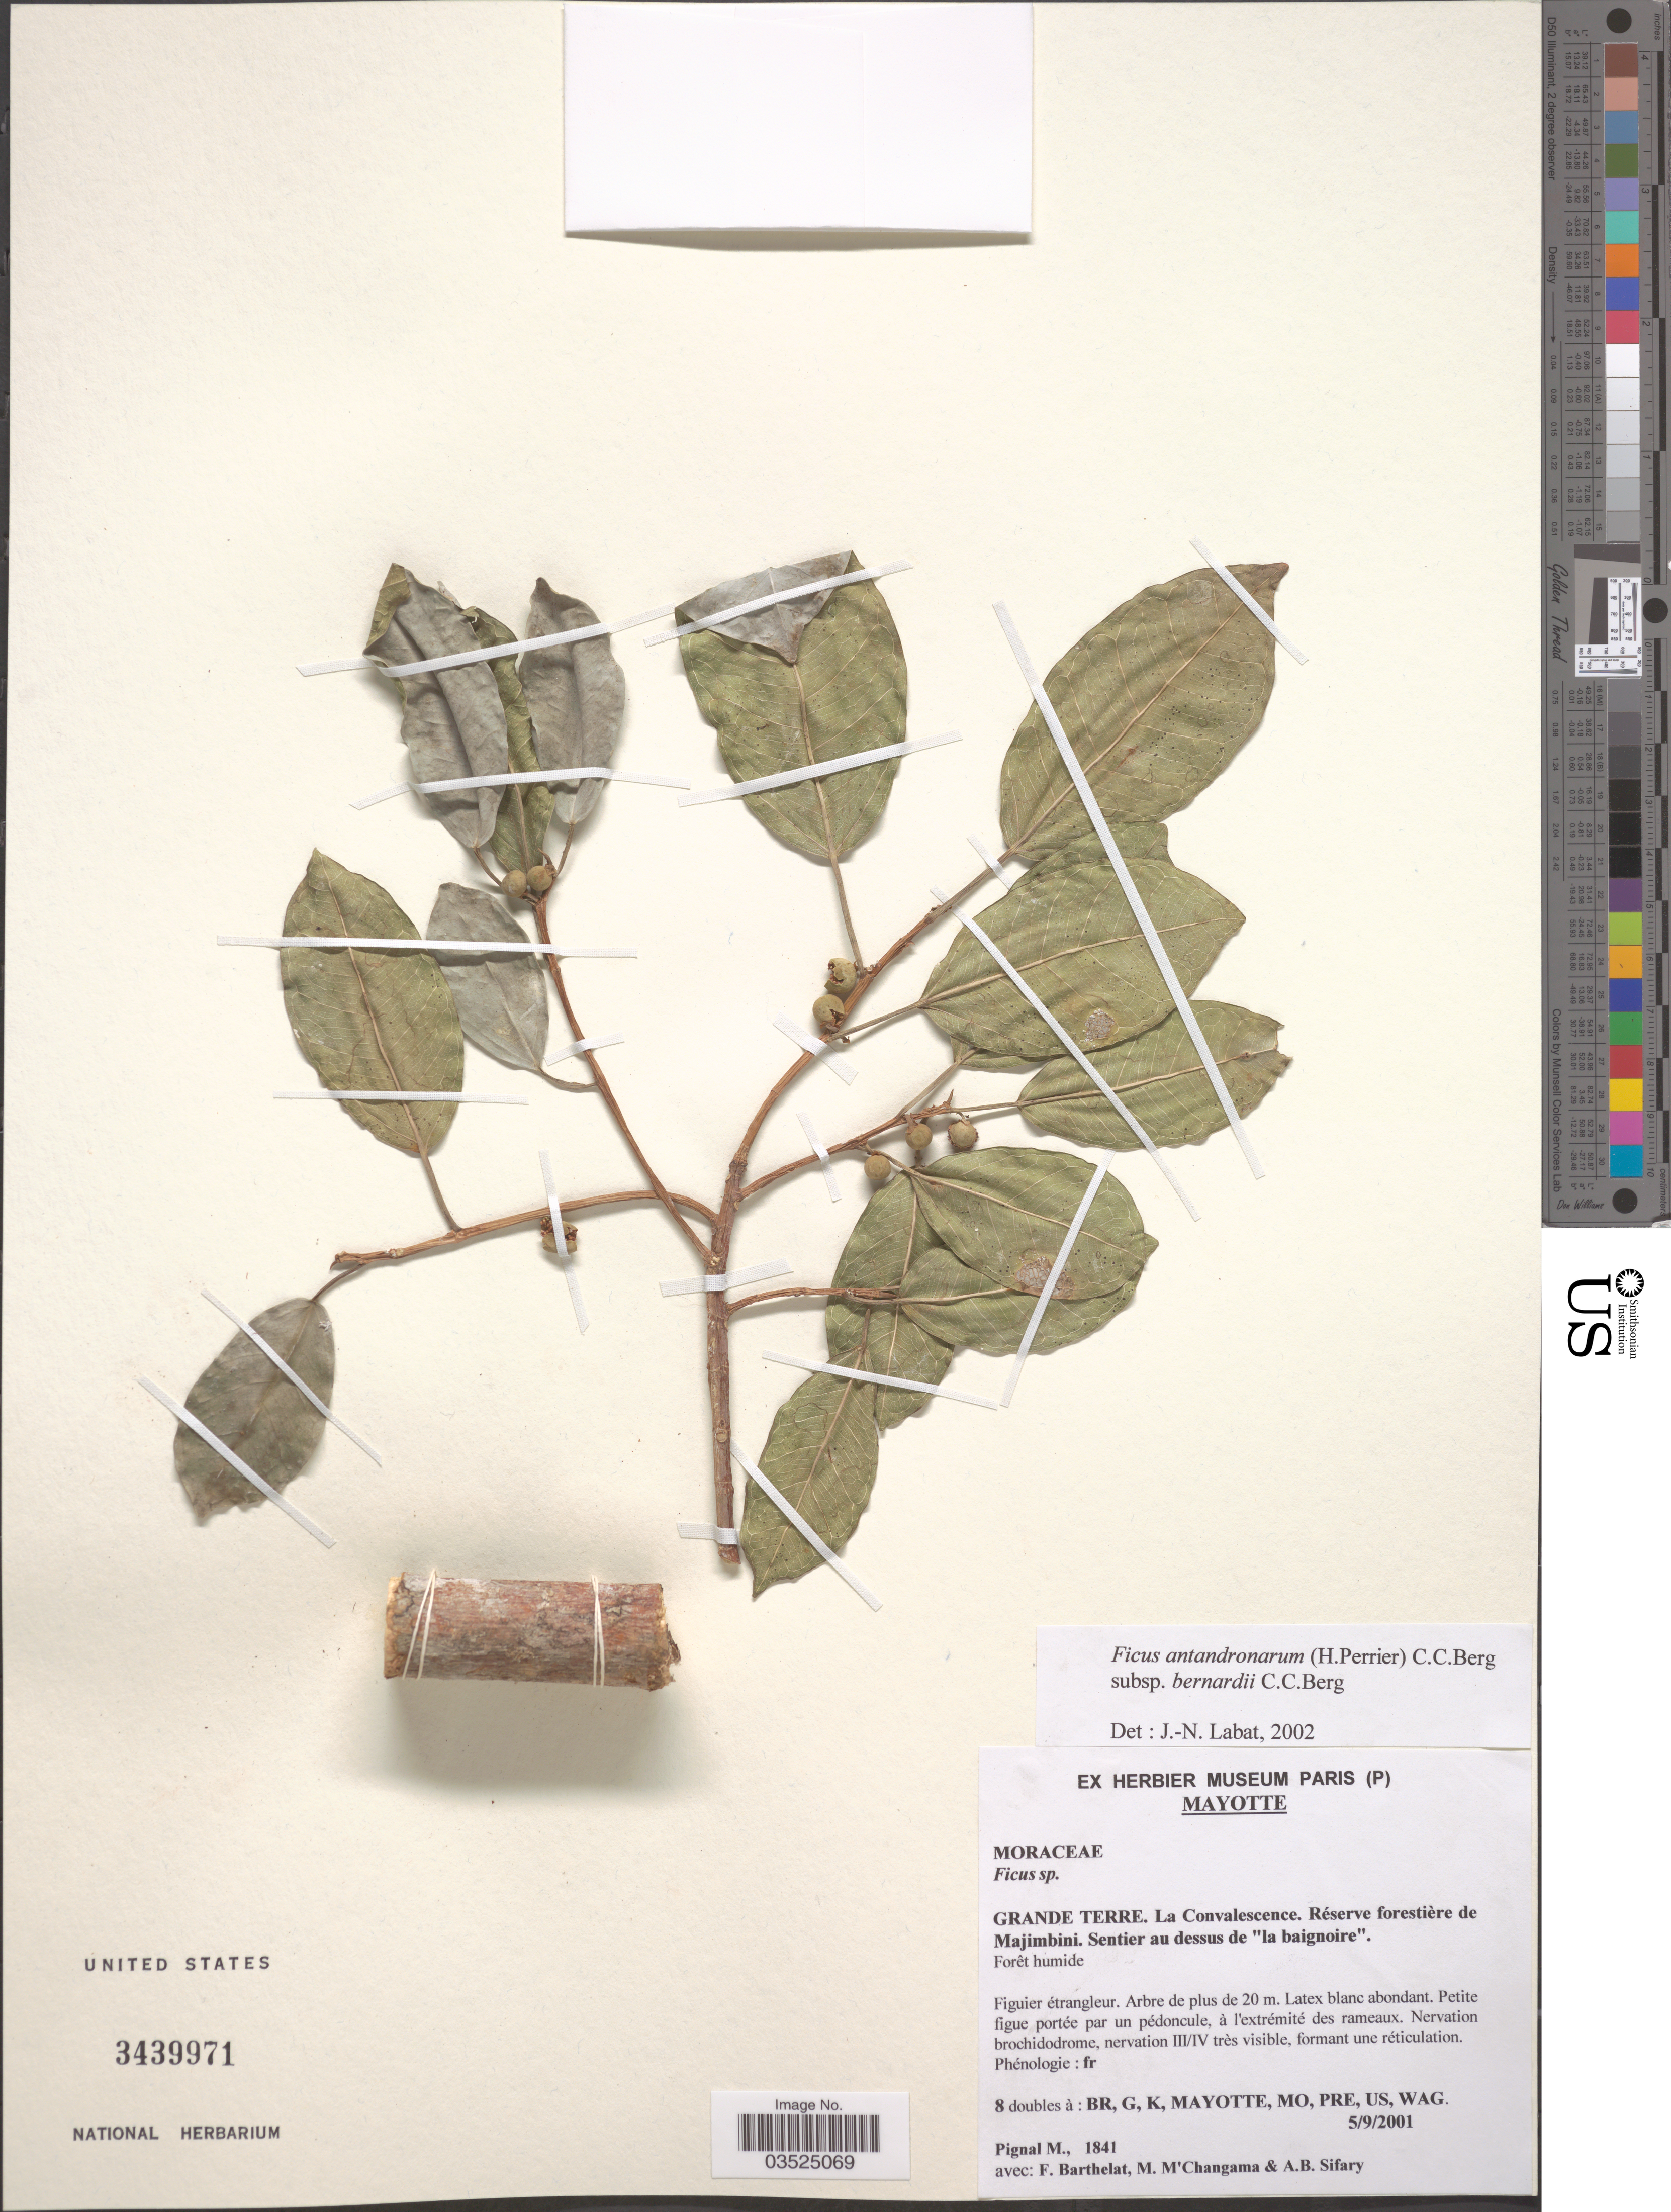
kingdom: Plantae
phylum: Tracheophyta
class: Magnoliopsida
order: Rosales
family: Moraceae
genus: Ficus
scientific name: Ficus antandronarum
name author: (H. Perrier) C.C. Berg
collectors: M. Pignal, F. Barthelat, M. M'Changama & A. Sifary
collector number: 1841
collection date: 2001-09-05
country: Mayotte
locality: Grande Terre. La Convalescence. Réserve forestière de Majimbini. Sentier au dessus de 'la baignoire'. Forêt humide.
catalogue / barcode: US 3439971